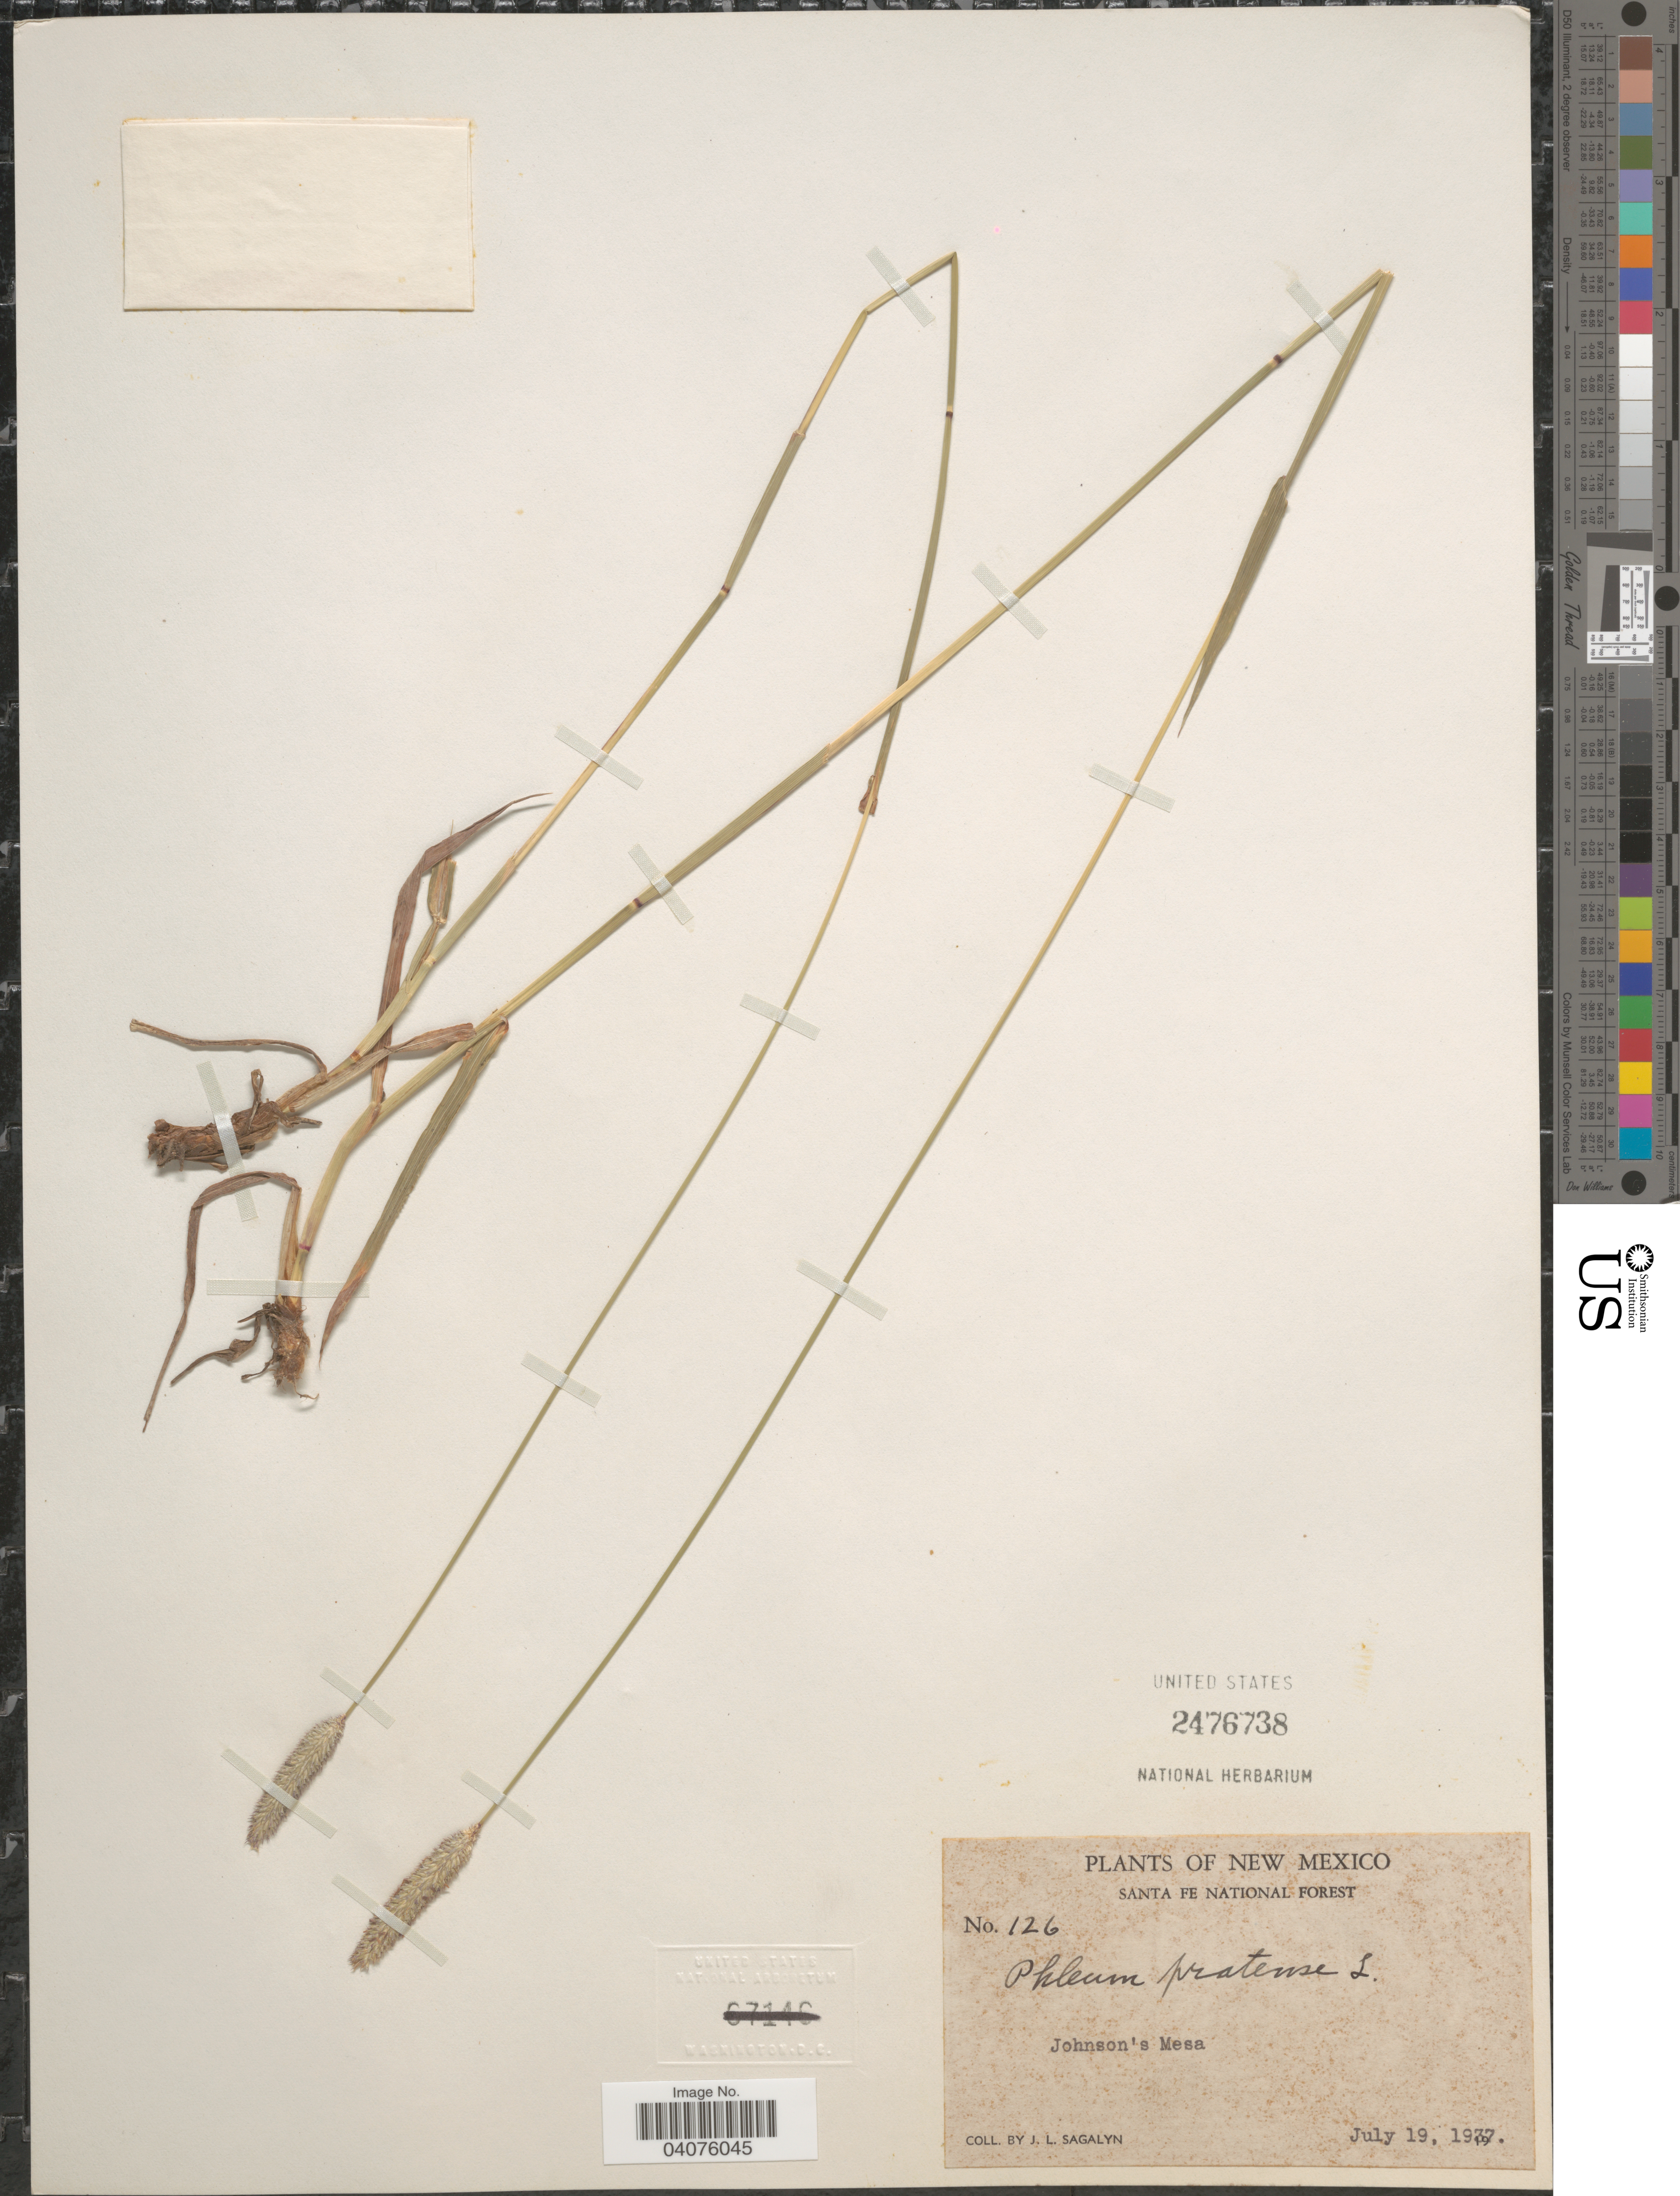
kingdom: Plantae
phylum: Tracheophyta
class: Liliopsida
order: Poales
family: Poaceae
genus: Phleum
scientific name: Phleum pratense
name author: L.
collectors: J. Sagalyn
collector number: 126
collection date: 1937-07-19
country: United States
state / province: New Mexico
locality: Santa Fe National Forest. Johnson's Mesa.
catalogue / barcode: US 2476738